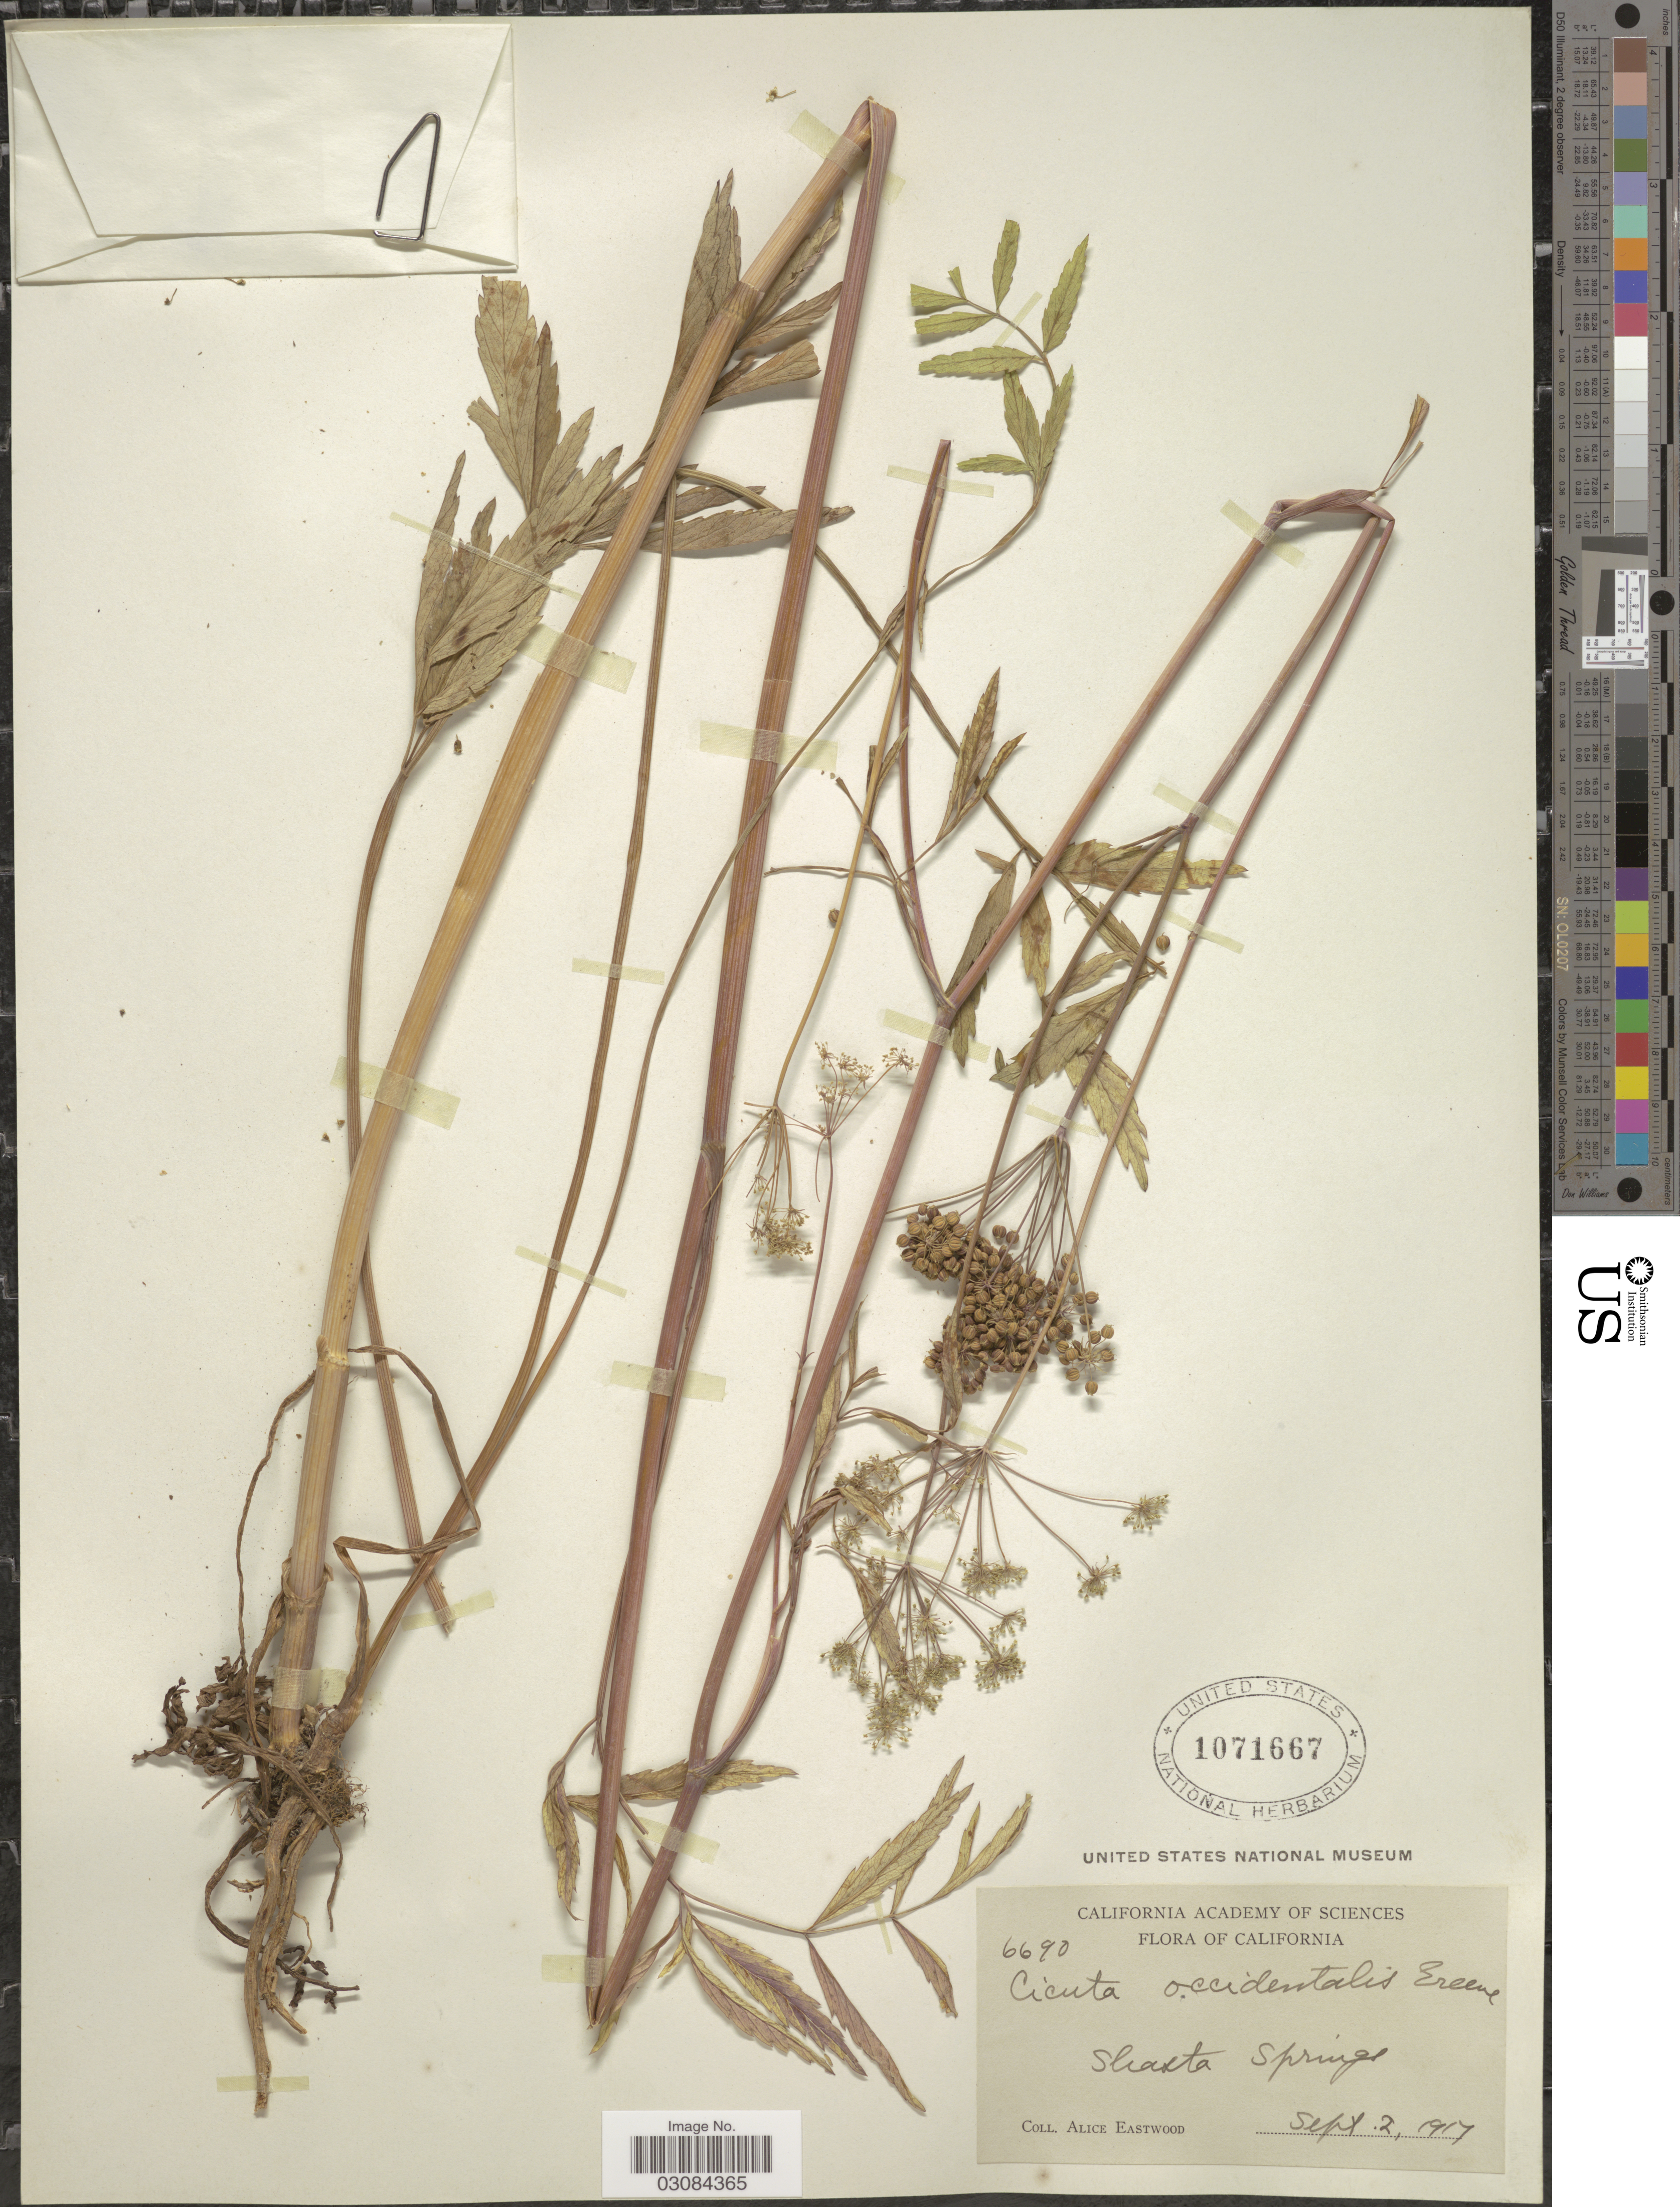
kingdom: Plantae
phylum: Tracheophyta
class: Magnoliopsida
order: Apiales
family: Apiaceae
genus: Cicuta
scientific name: Cicuta douglasii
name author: (DC.) J.M. Coult. & Rose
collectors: A. Eastwood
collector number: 6690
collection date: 1917-09-02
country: United States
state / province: California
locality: Shasta Springs.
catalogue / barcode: US 1071667